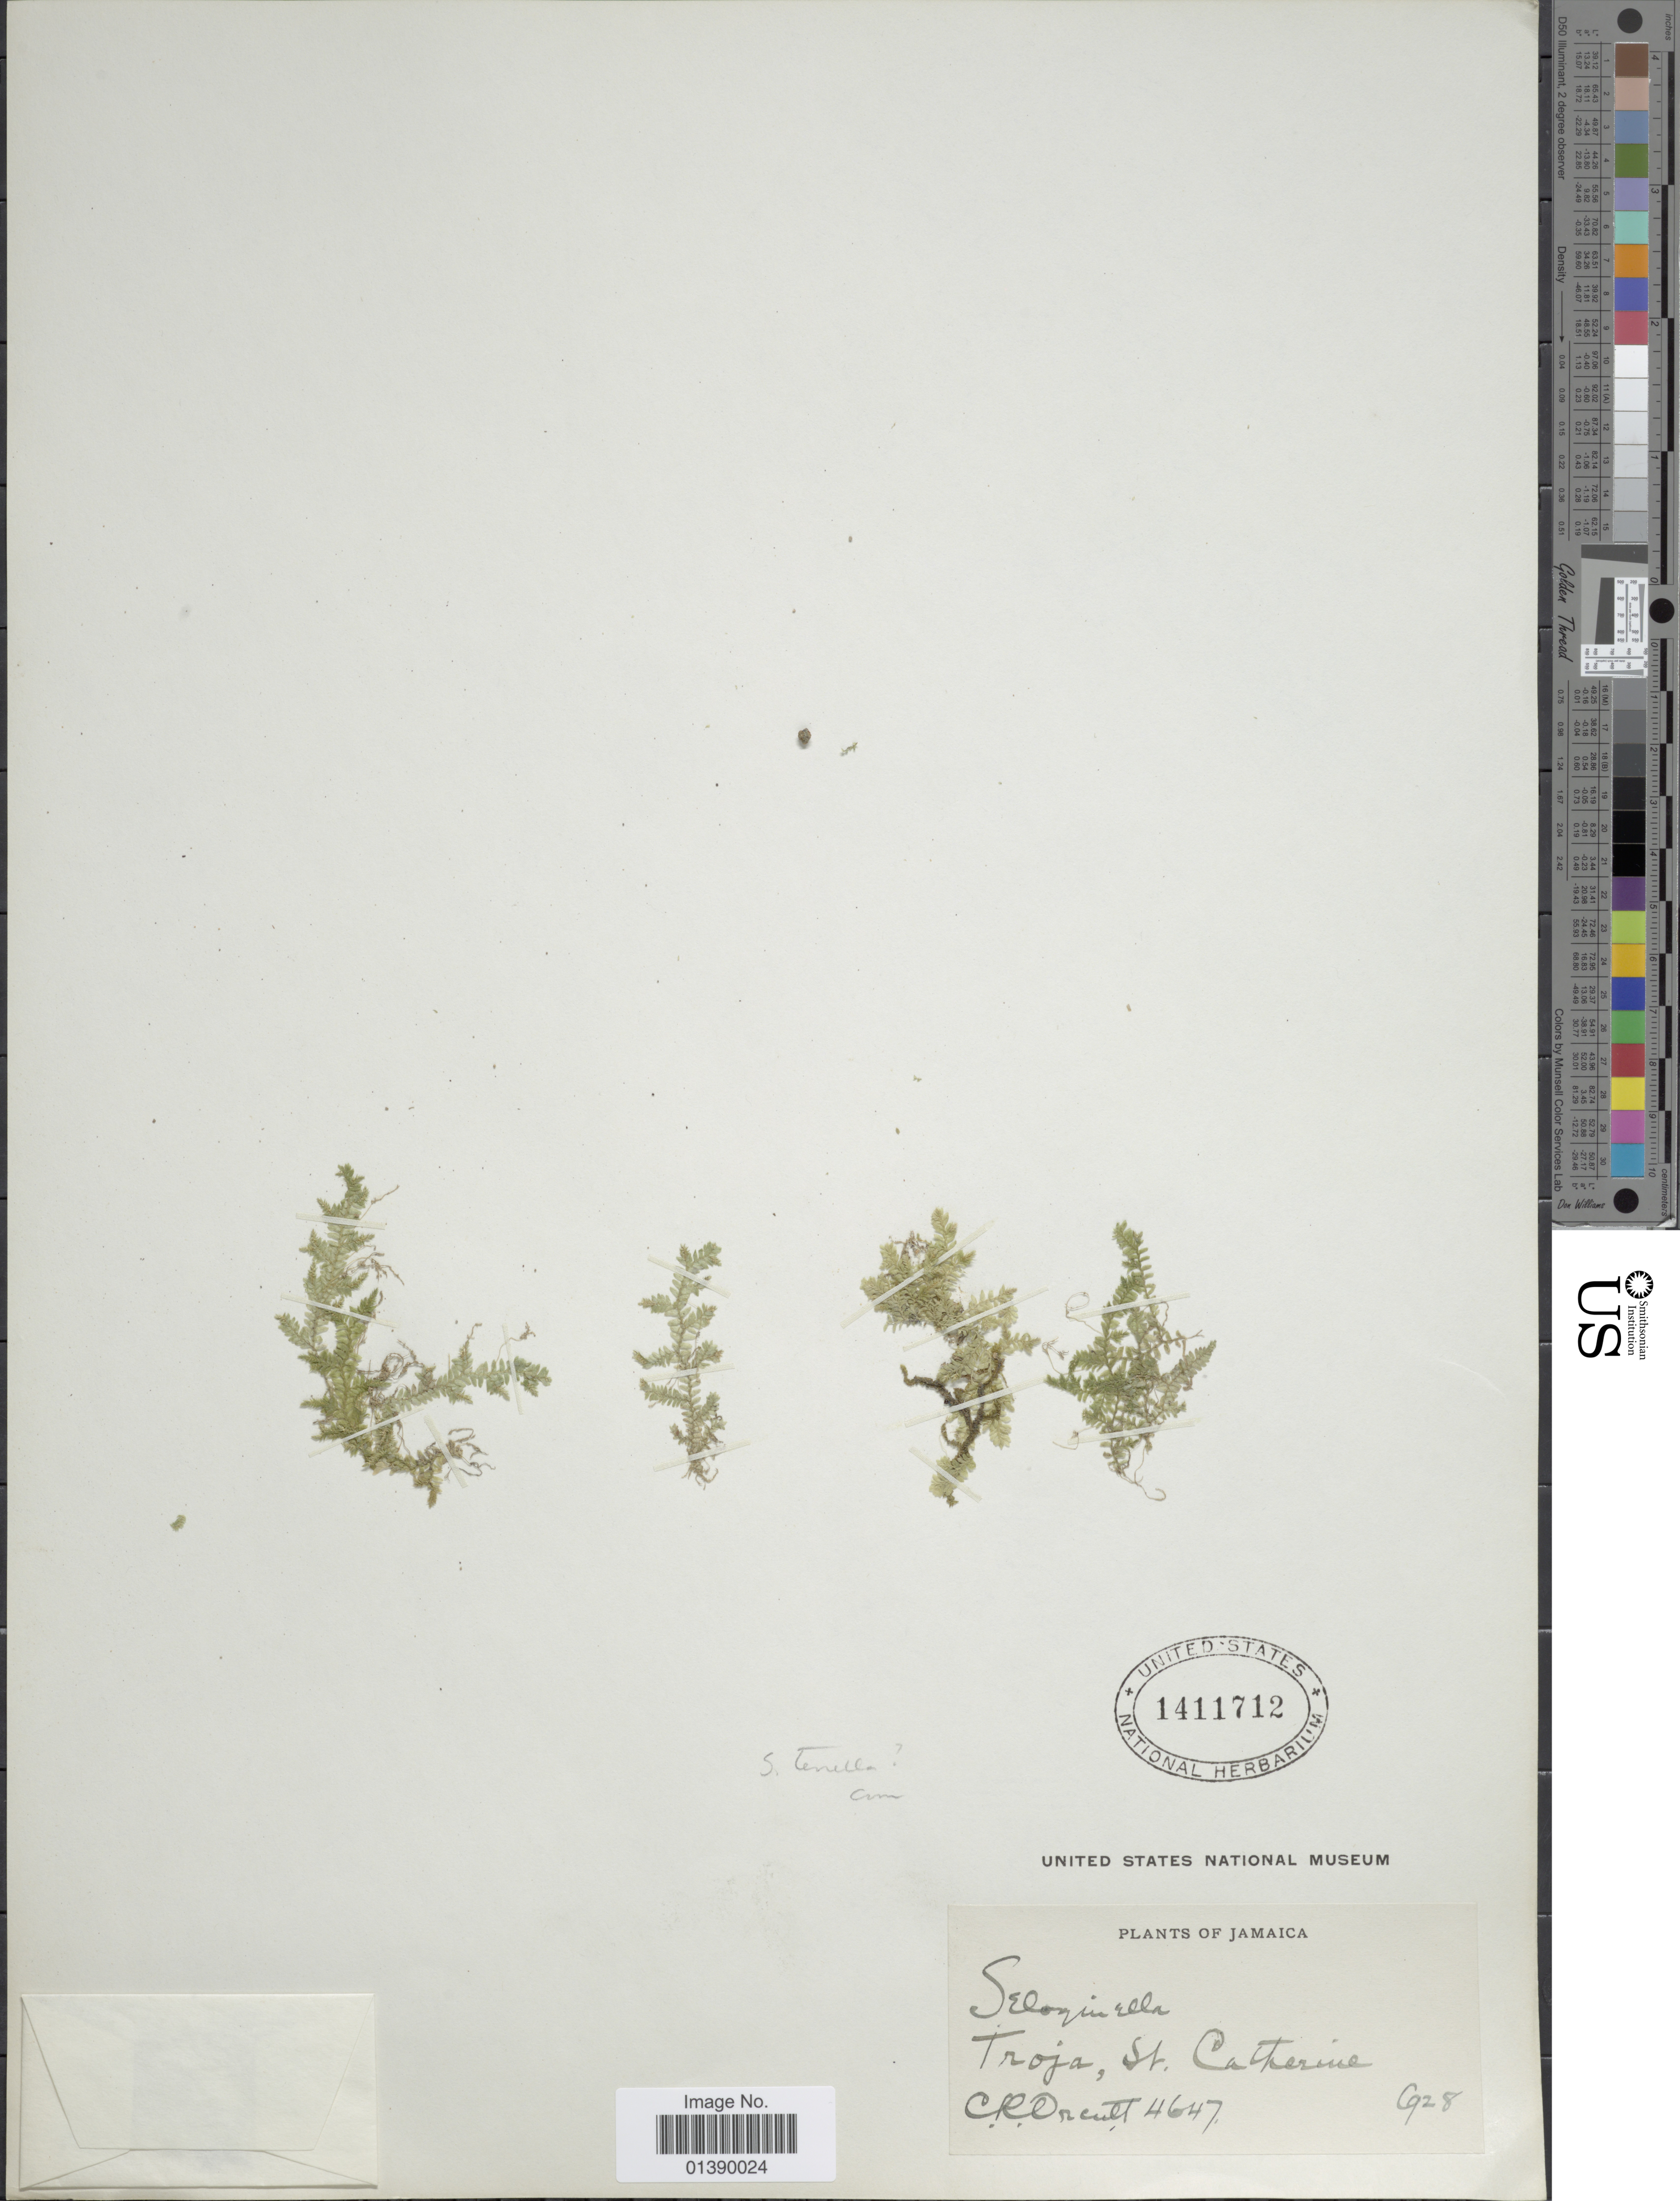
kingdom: Plantae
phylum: Tracheophyta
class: Lycopodiopsida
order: Selaginellales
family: Selaginellaceae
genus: Selaginella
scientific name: Selaginella tenella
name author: (P. Beauv.) Spring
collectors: C. R. Orcutt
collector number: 4647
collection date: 1928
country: Jamaica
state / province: Saint Catherine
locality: Troja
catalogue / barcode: US 1411712